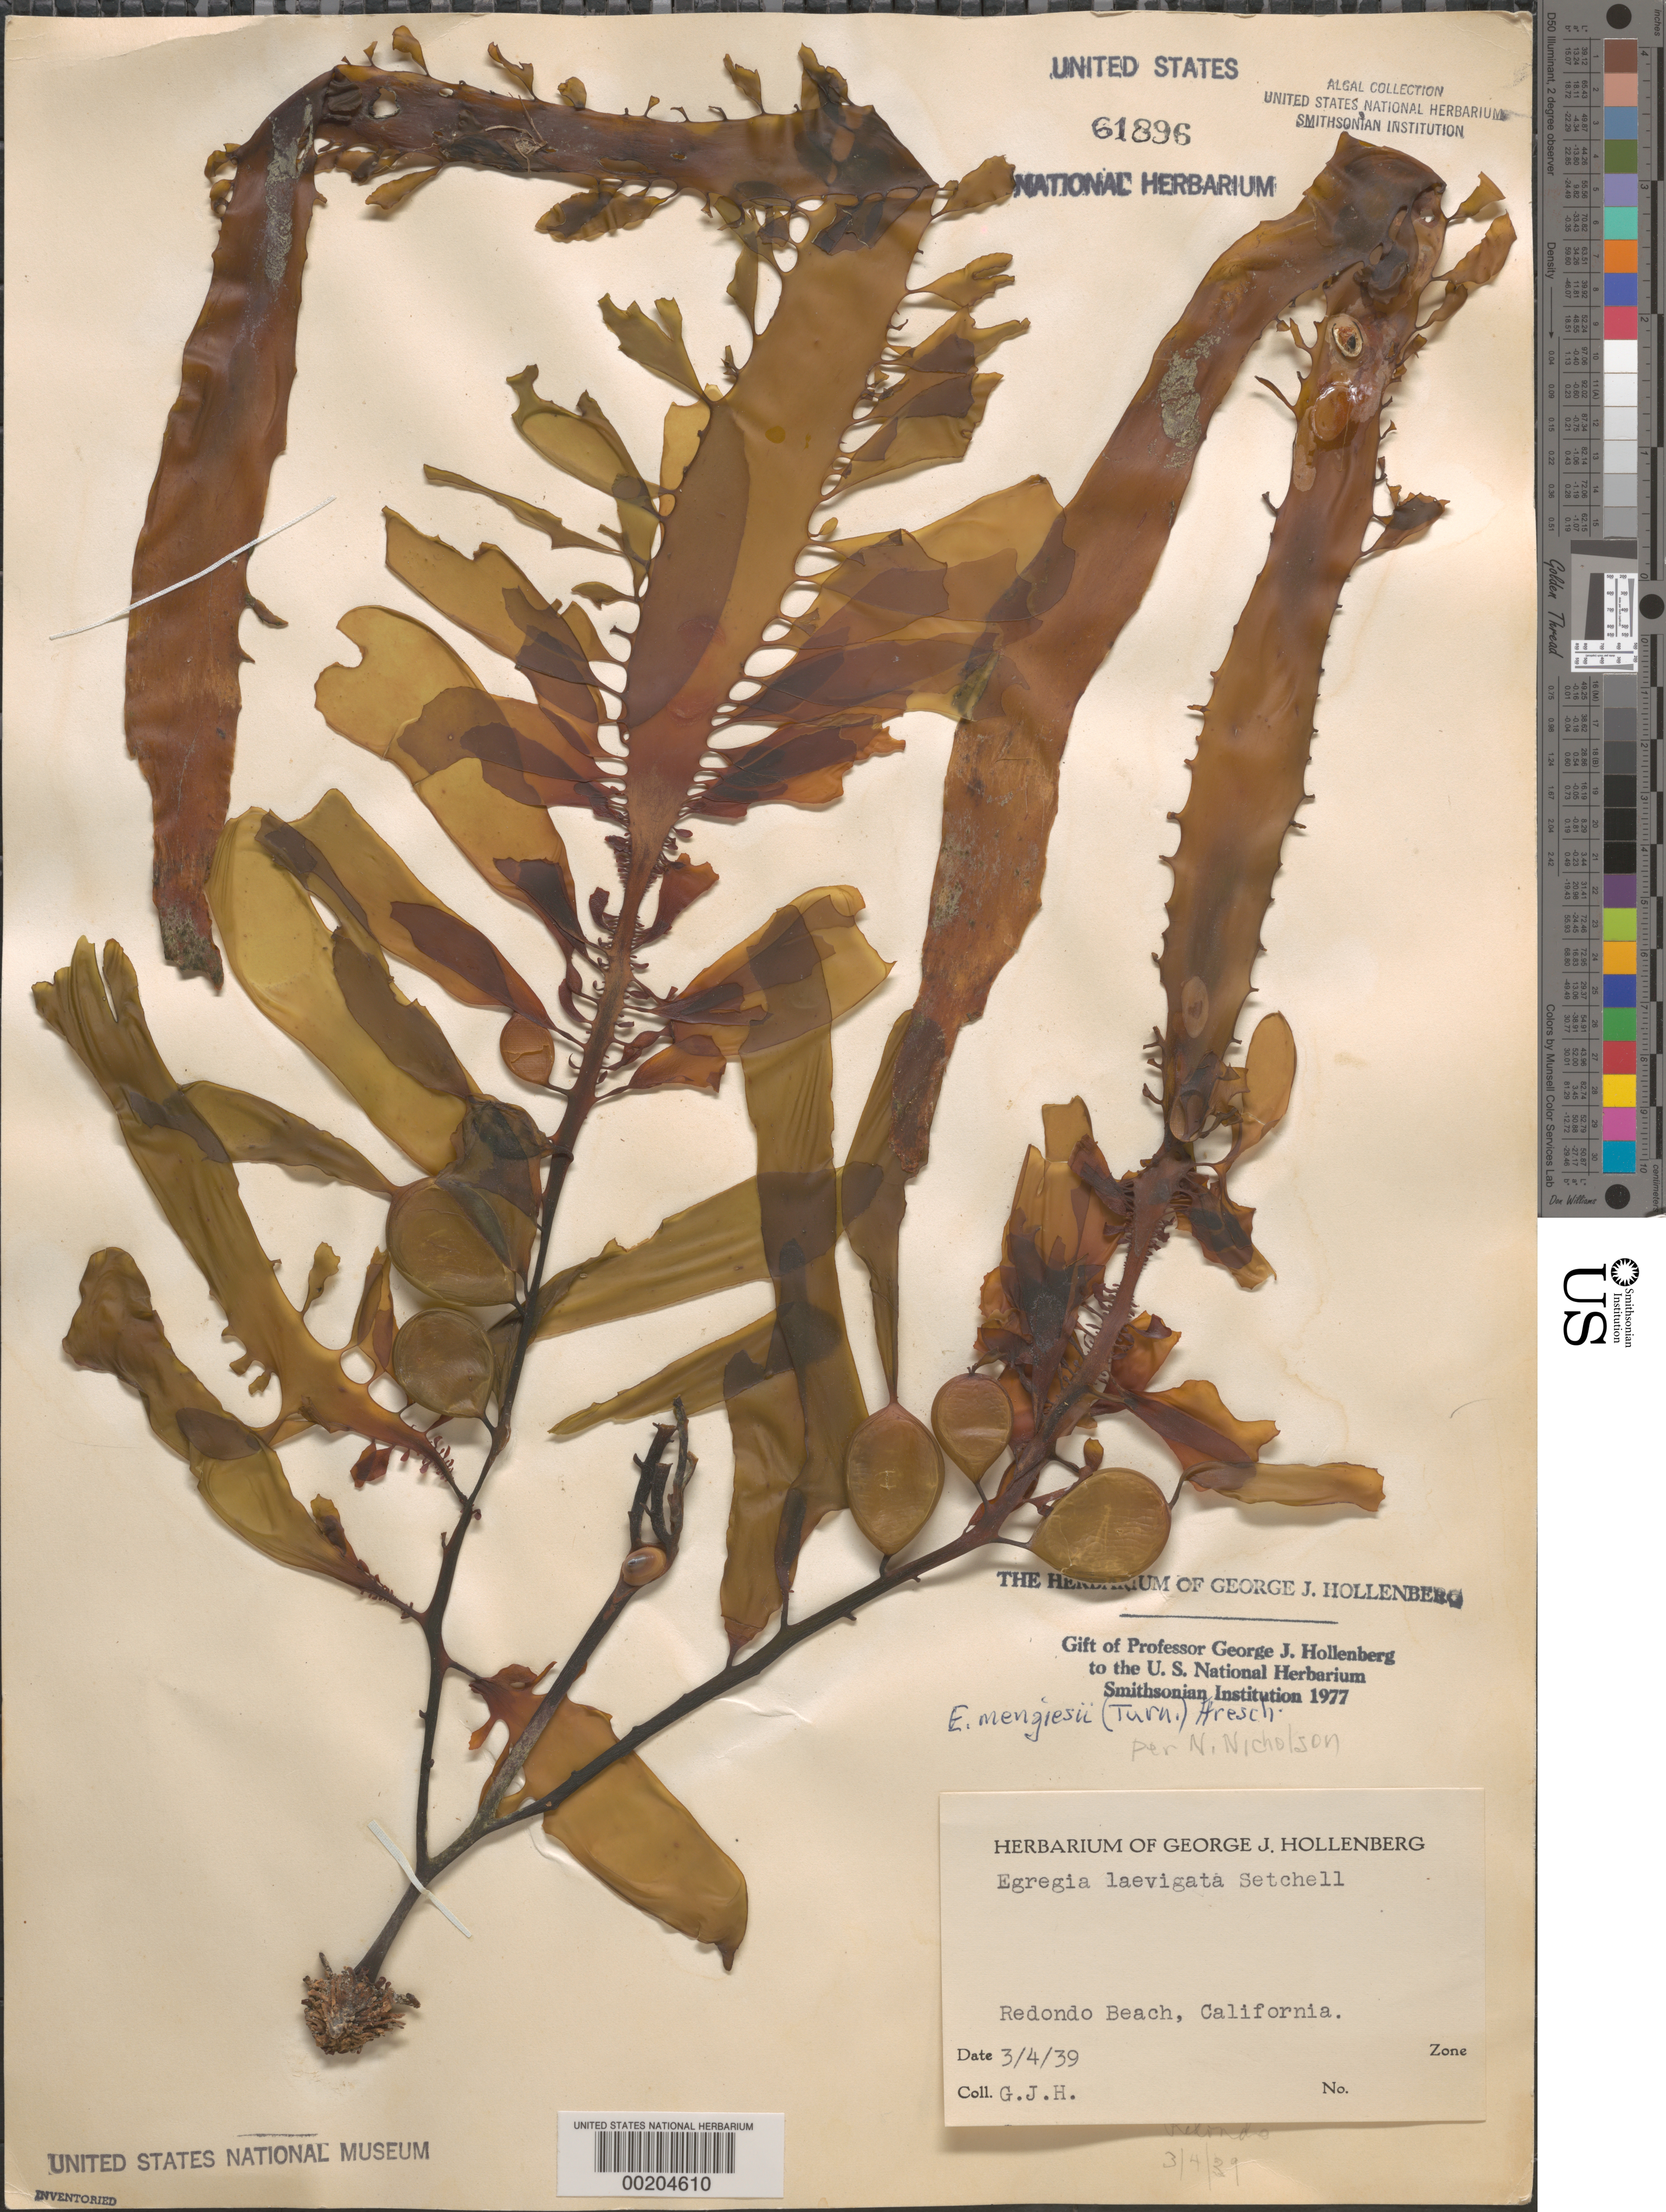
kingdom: Chromista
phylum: Ochrophyta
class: Phaeophyceae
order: Laminariales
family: Lessoniaceae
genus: Egregia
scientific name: Egregia menziesii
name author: (Turner) Aresch.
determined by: Nicholson, Nancy L.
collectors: G. Hollenberg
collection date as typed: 04 Mar 1939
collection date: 1939-03-04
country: United States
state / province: California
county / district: Los Angeles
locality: Redondo Beach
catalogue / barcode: US 61896